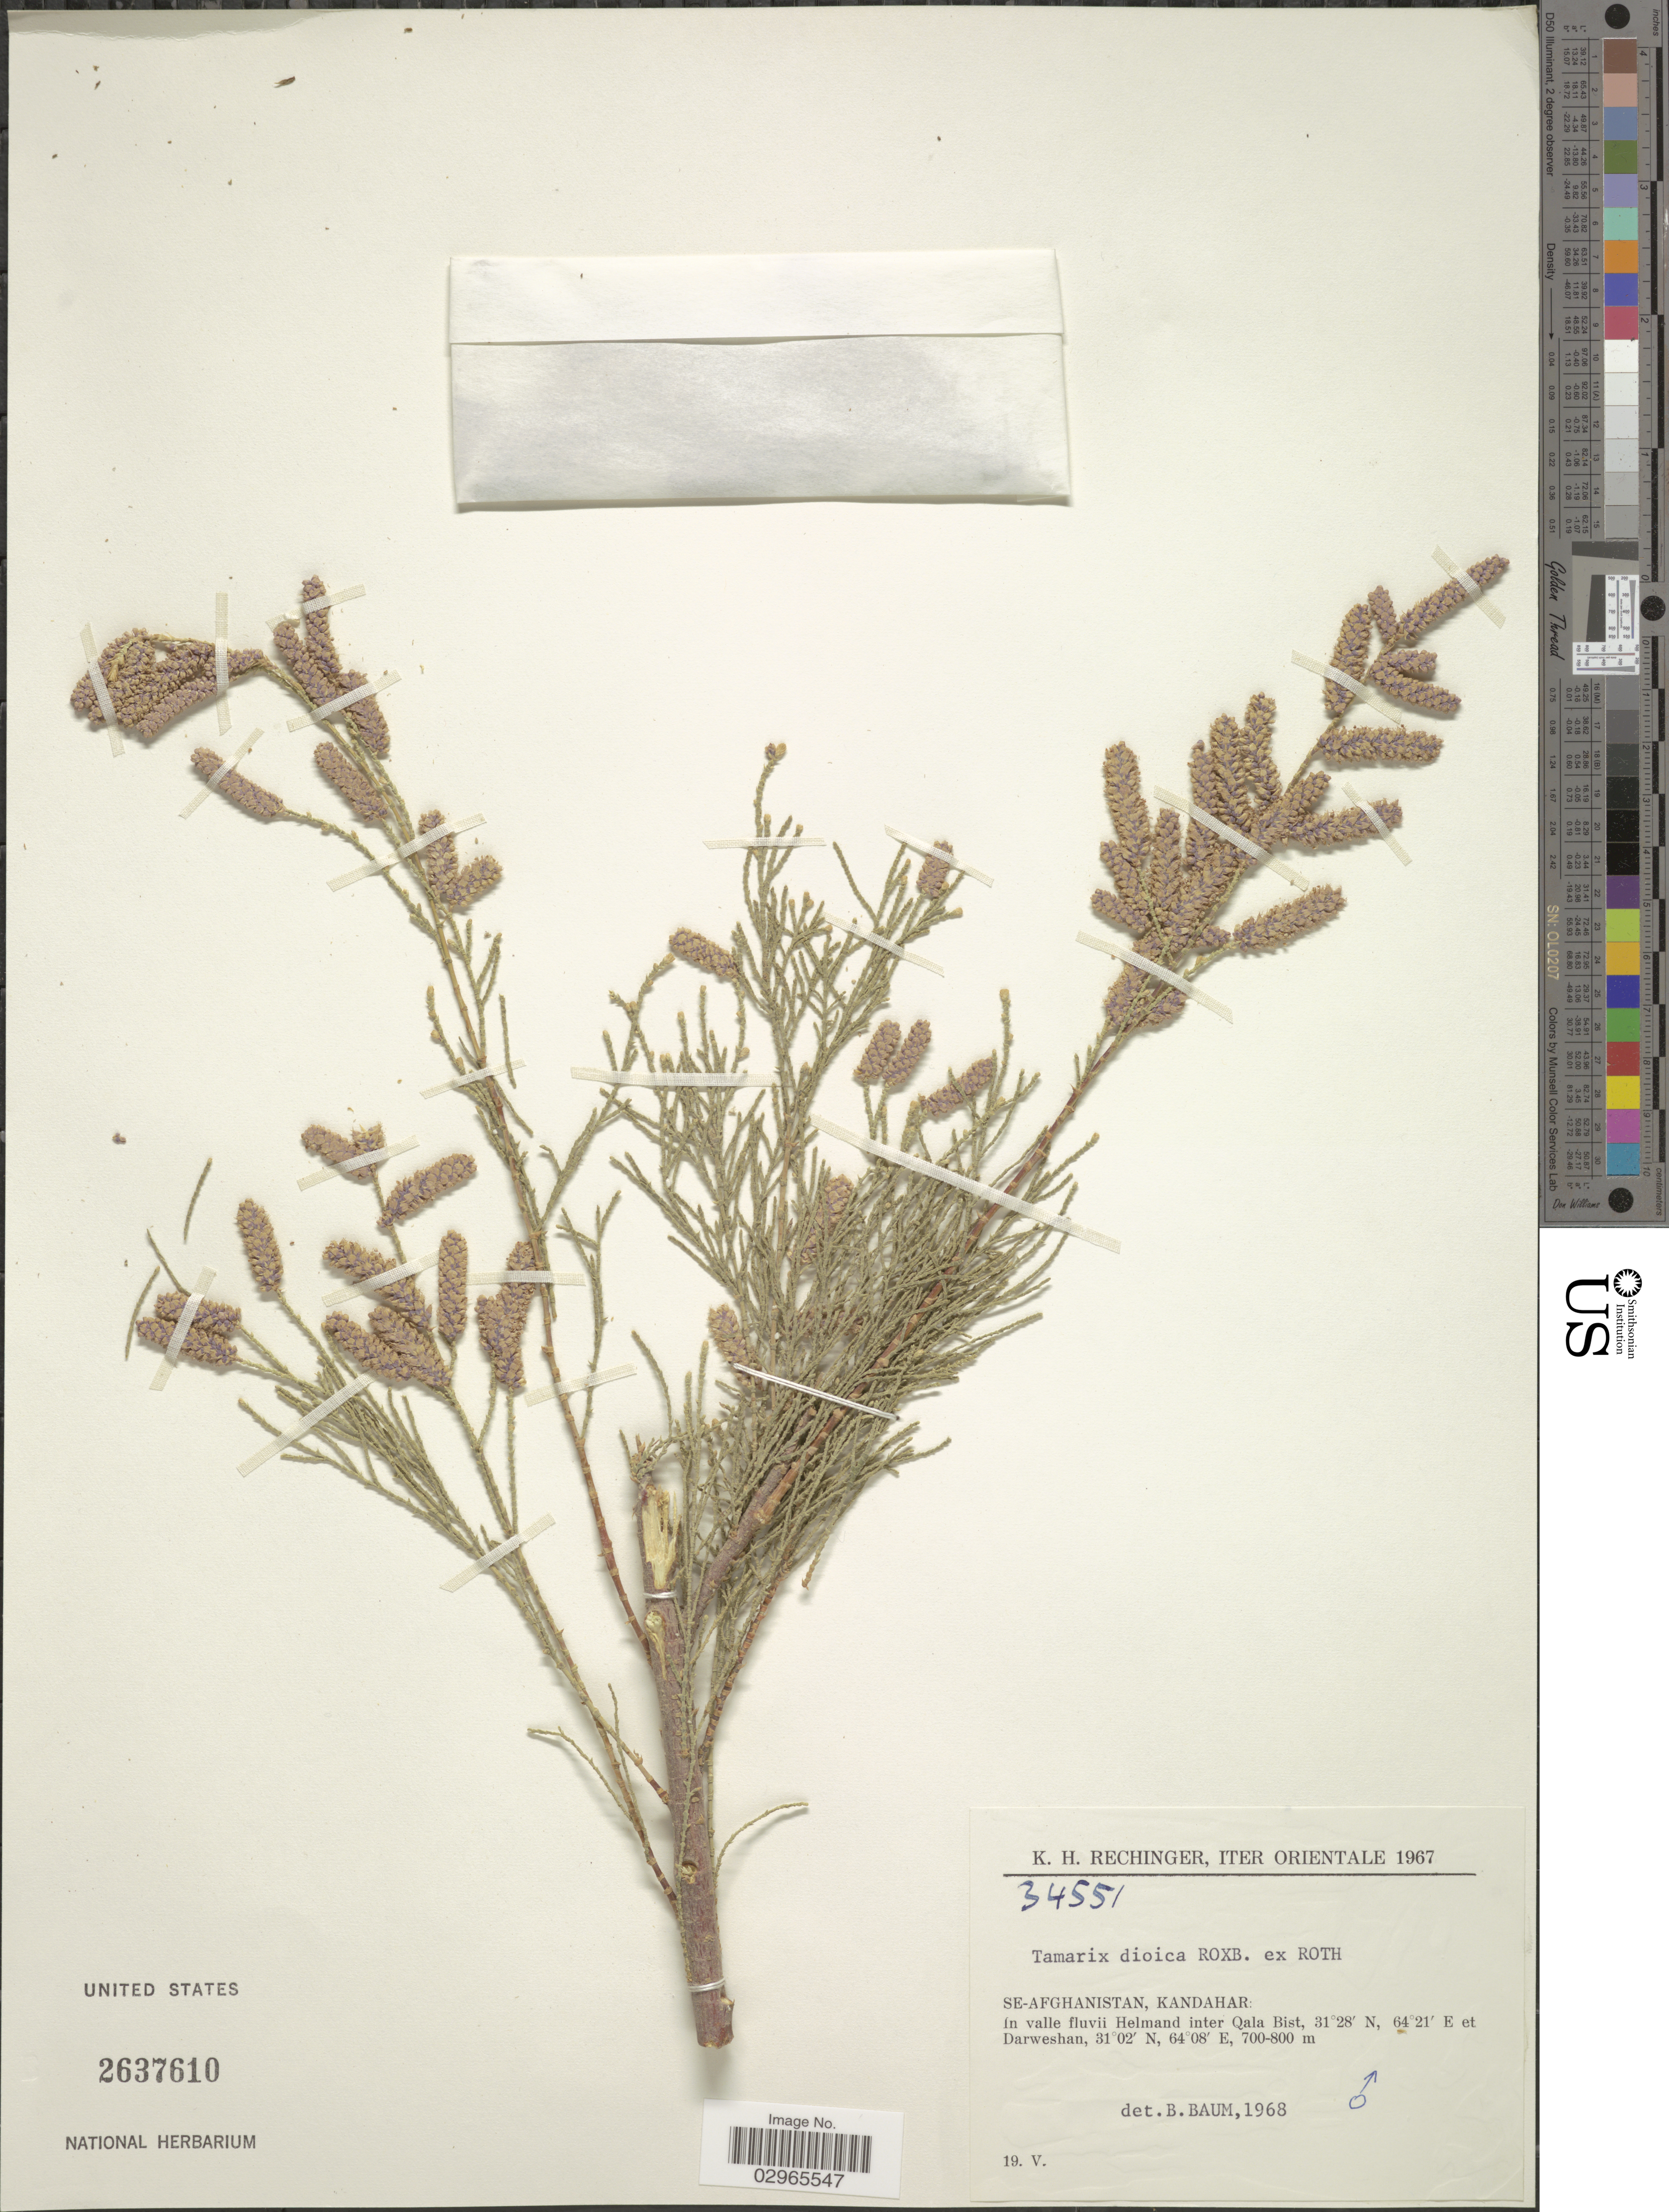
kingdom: Plantae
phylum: Tracheophyta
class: Magnoliopsida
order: Caryophyllales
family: Tamaricaceae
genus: Tamarix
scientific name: Tamarix dioica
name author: Roxb. ex Roth.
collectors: K. H. Rechinger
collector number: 34551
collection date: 1967-05-19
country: Afghanistan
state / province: Kandahar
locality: Iter Orientale. SE-Afghanistan. In valle fluvii Helmand inter Qala Bist, et Darweshan.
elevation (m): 700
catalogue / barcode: US 2637610